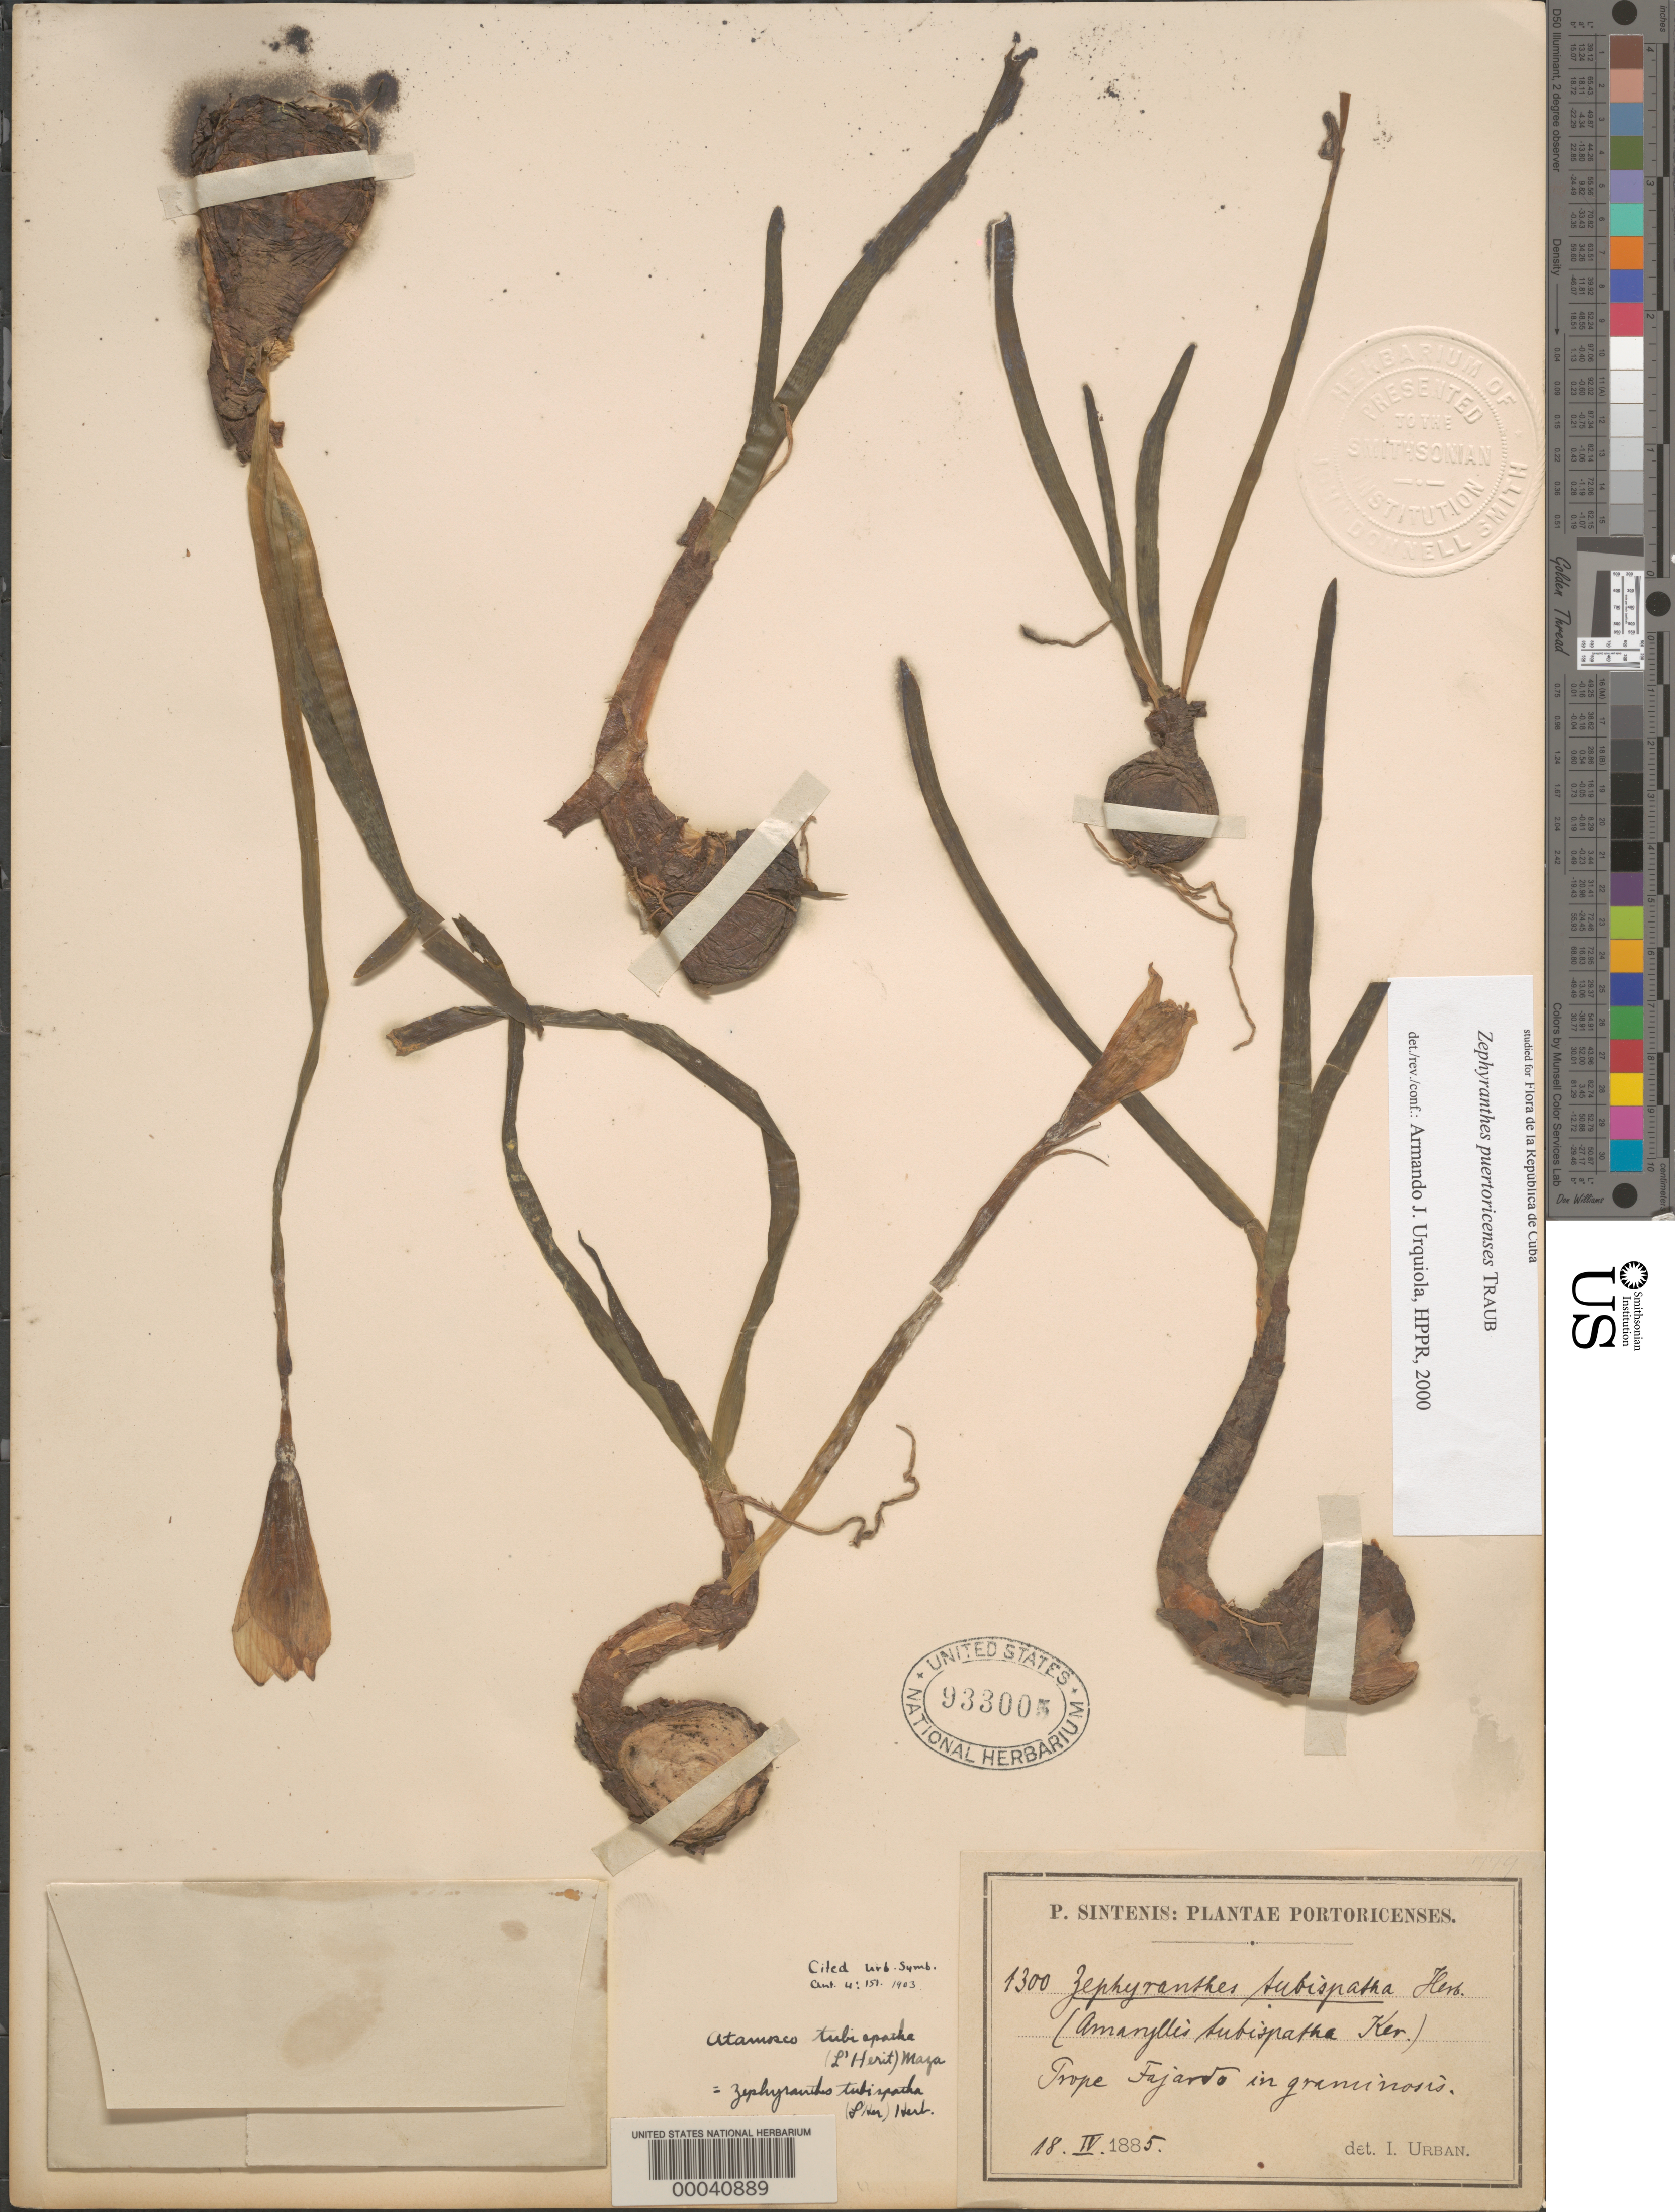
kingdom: Plantae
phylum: Tracheophyta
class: Liliopsida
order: Asparagales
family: Amaryllidaceae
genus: Zephyranthes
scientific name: Zephyranthes tubispatha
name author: (L'Hér.) Hub.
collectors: P. Sintenis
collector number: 1300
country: Puerto Rico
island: Greater Antilles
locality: Near fajardo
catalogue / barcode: US 933005